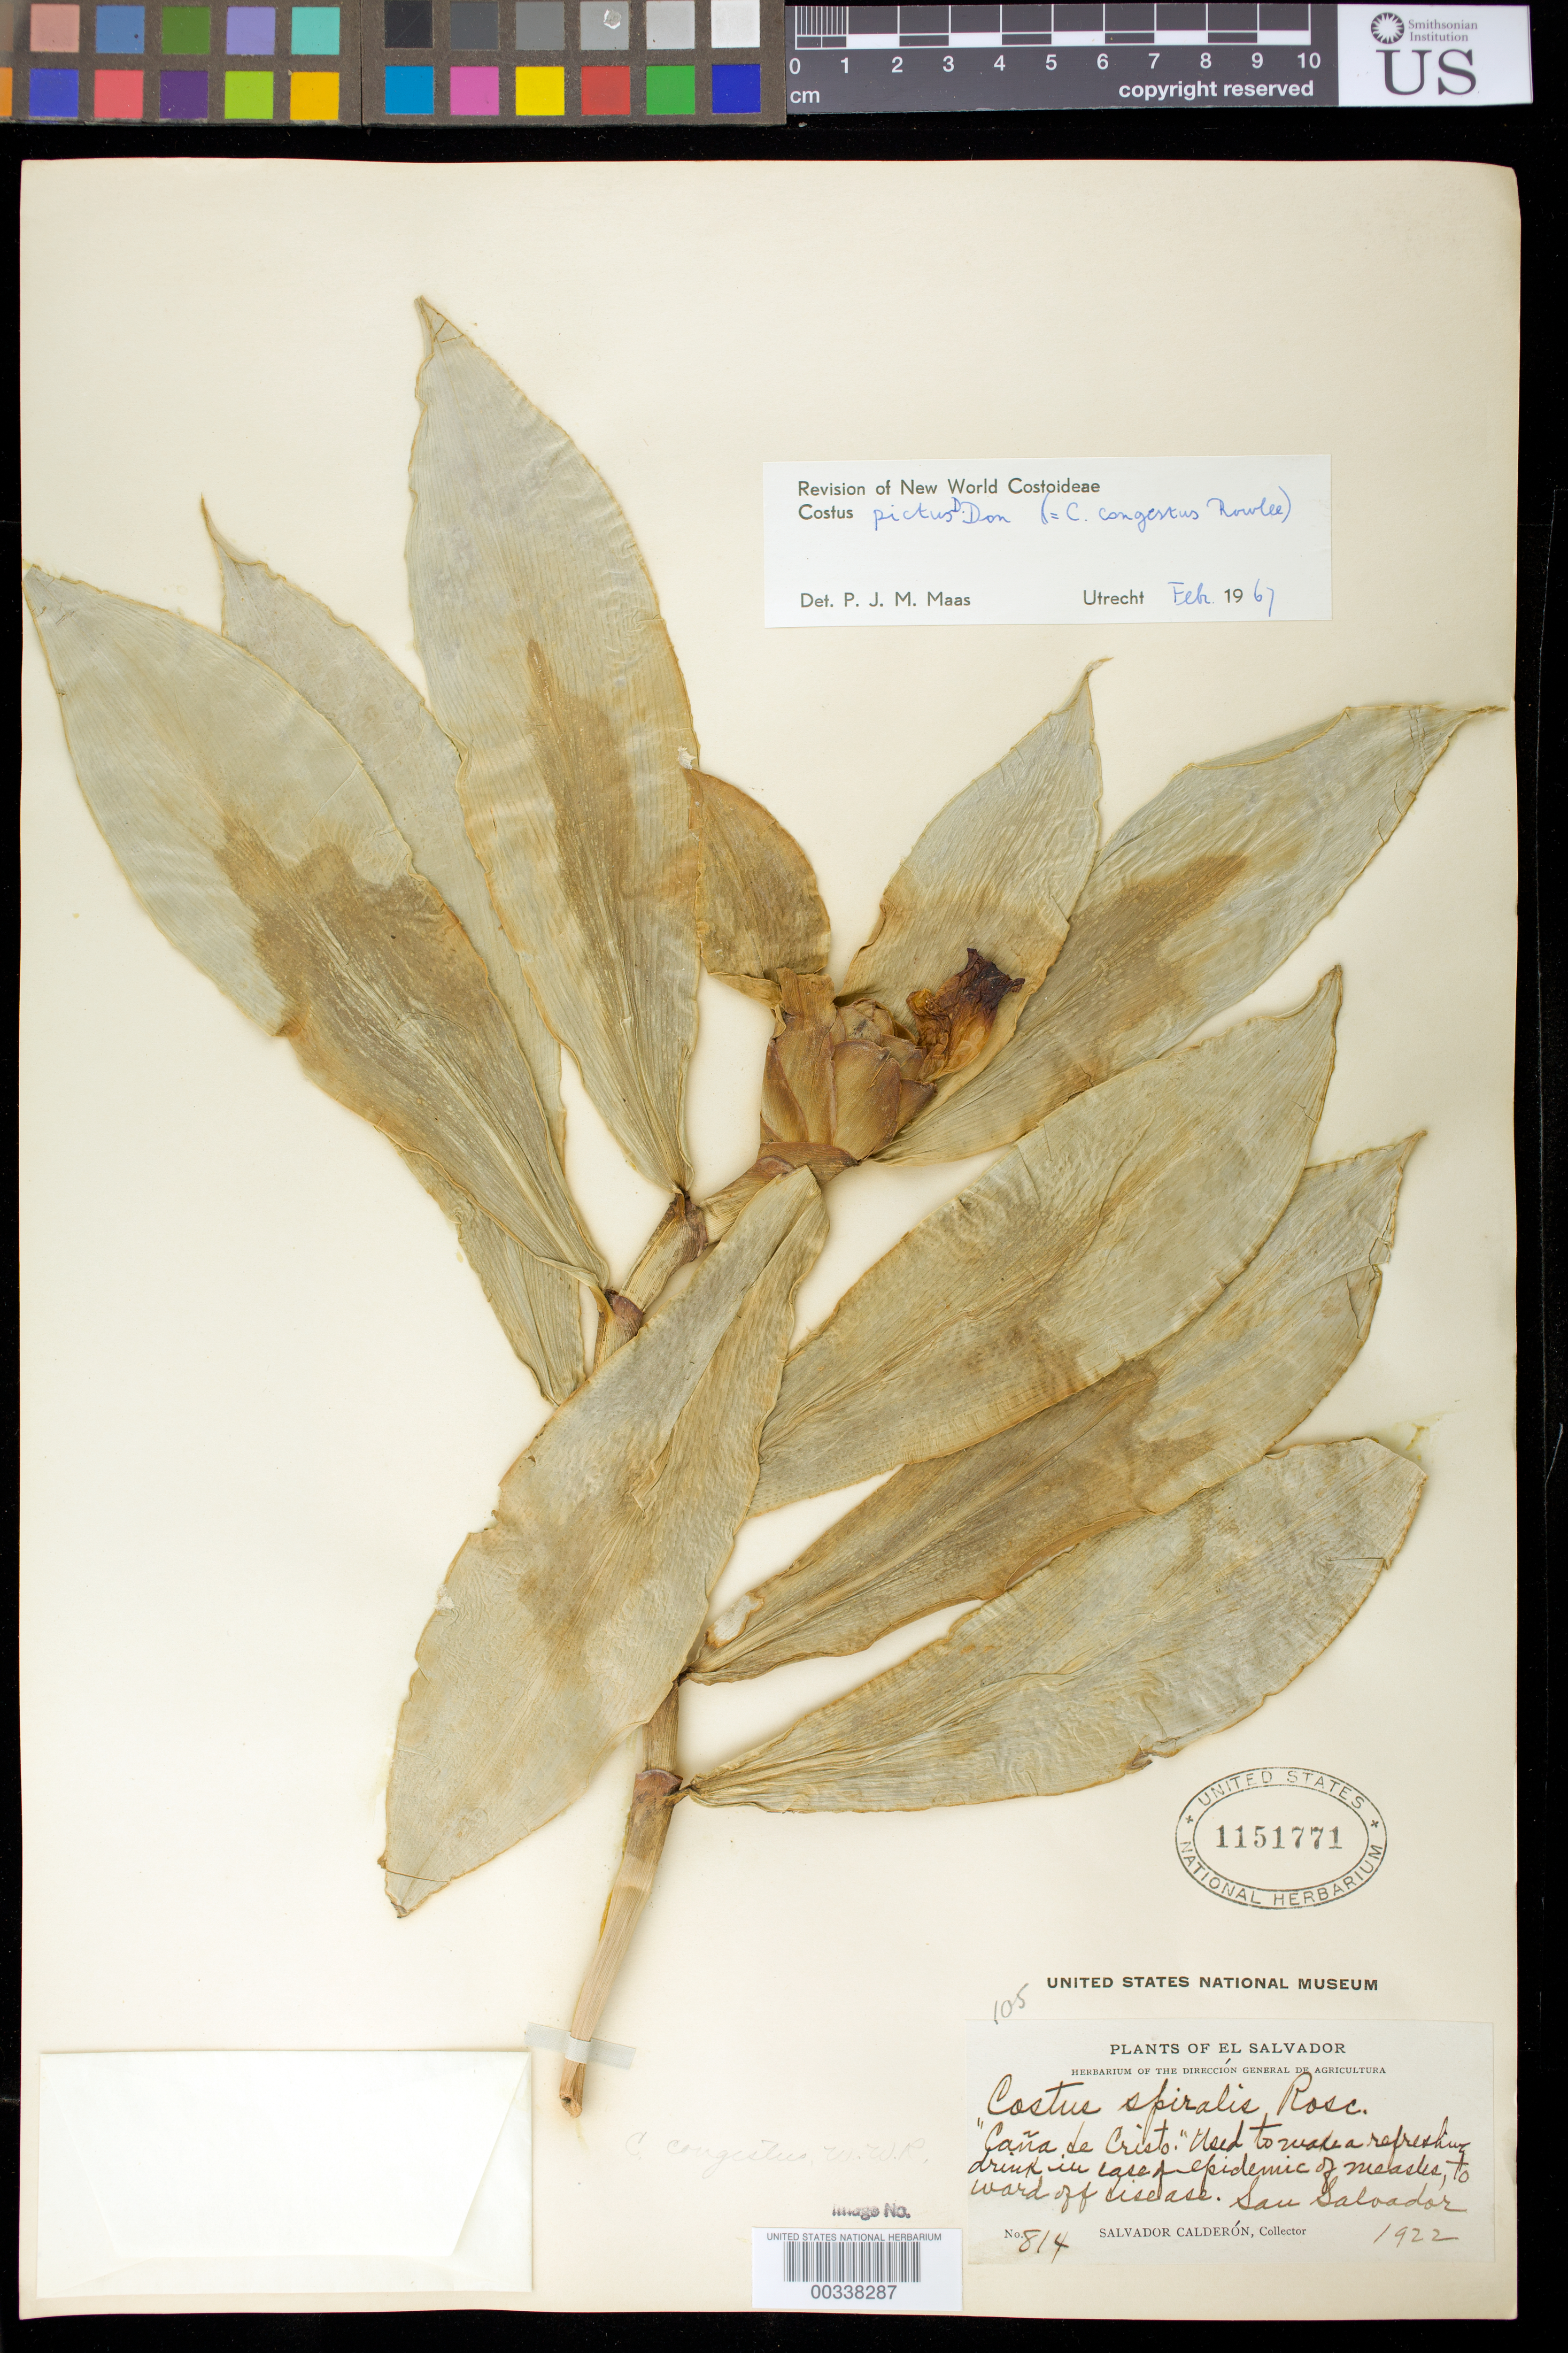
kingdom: Plantae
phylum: Tracheophyta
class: Liliopsida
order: Zingiberales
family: Costaceae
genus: Costus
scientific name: Costus pictus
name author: D. Don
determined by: Maas, Paul J. M.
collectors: S. Calderón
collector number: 814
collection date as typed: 1922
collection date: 1922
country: El Salvador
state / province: San Salvador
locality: San salvador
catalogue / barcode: US 1151771